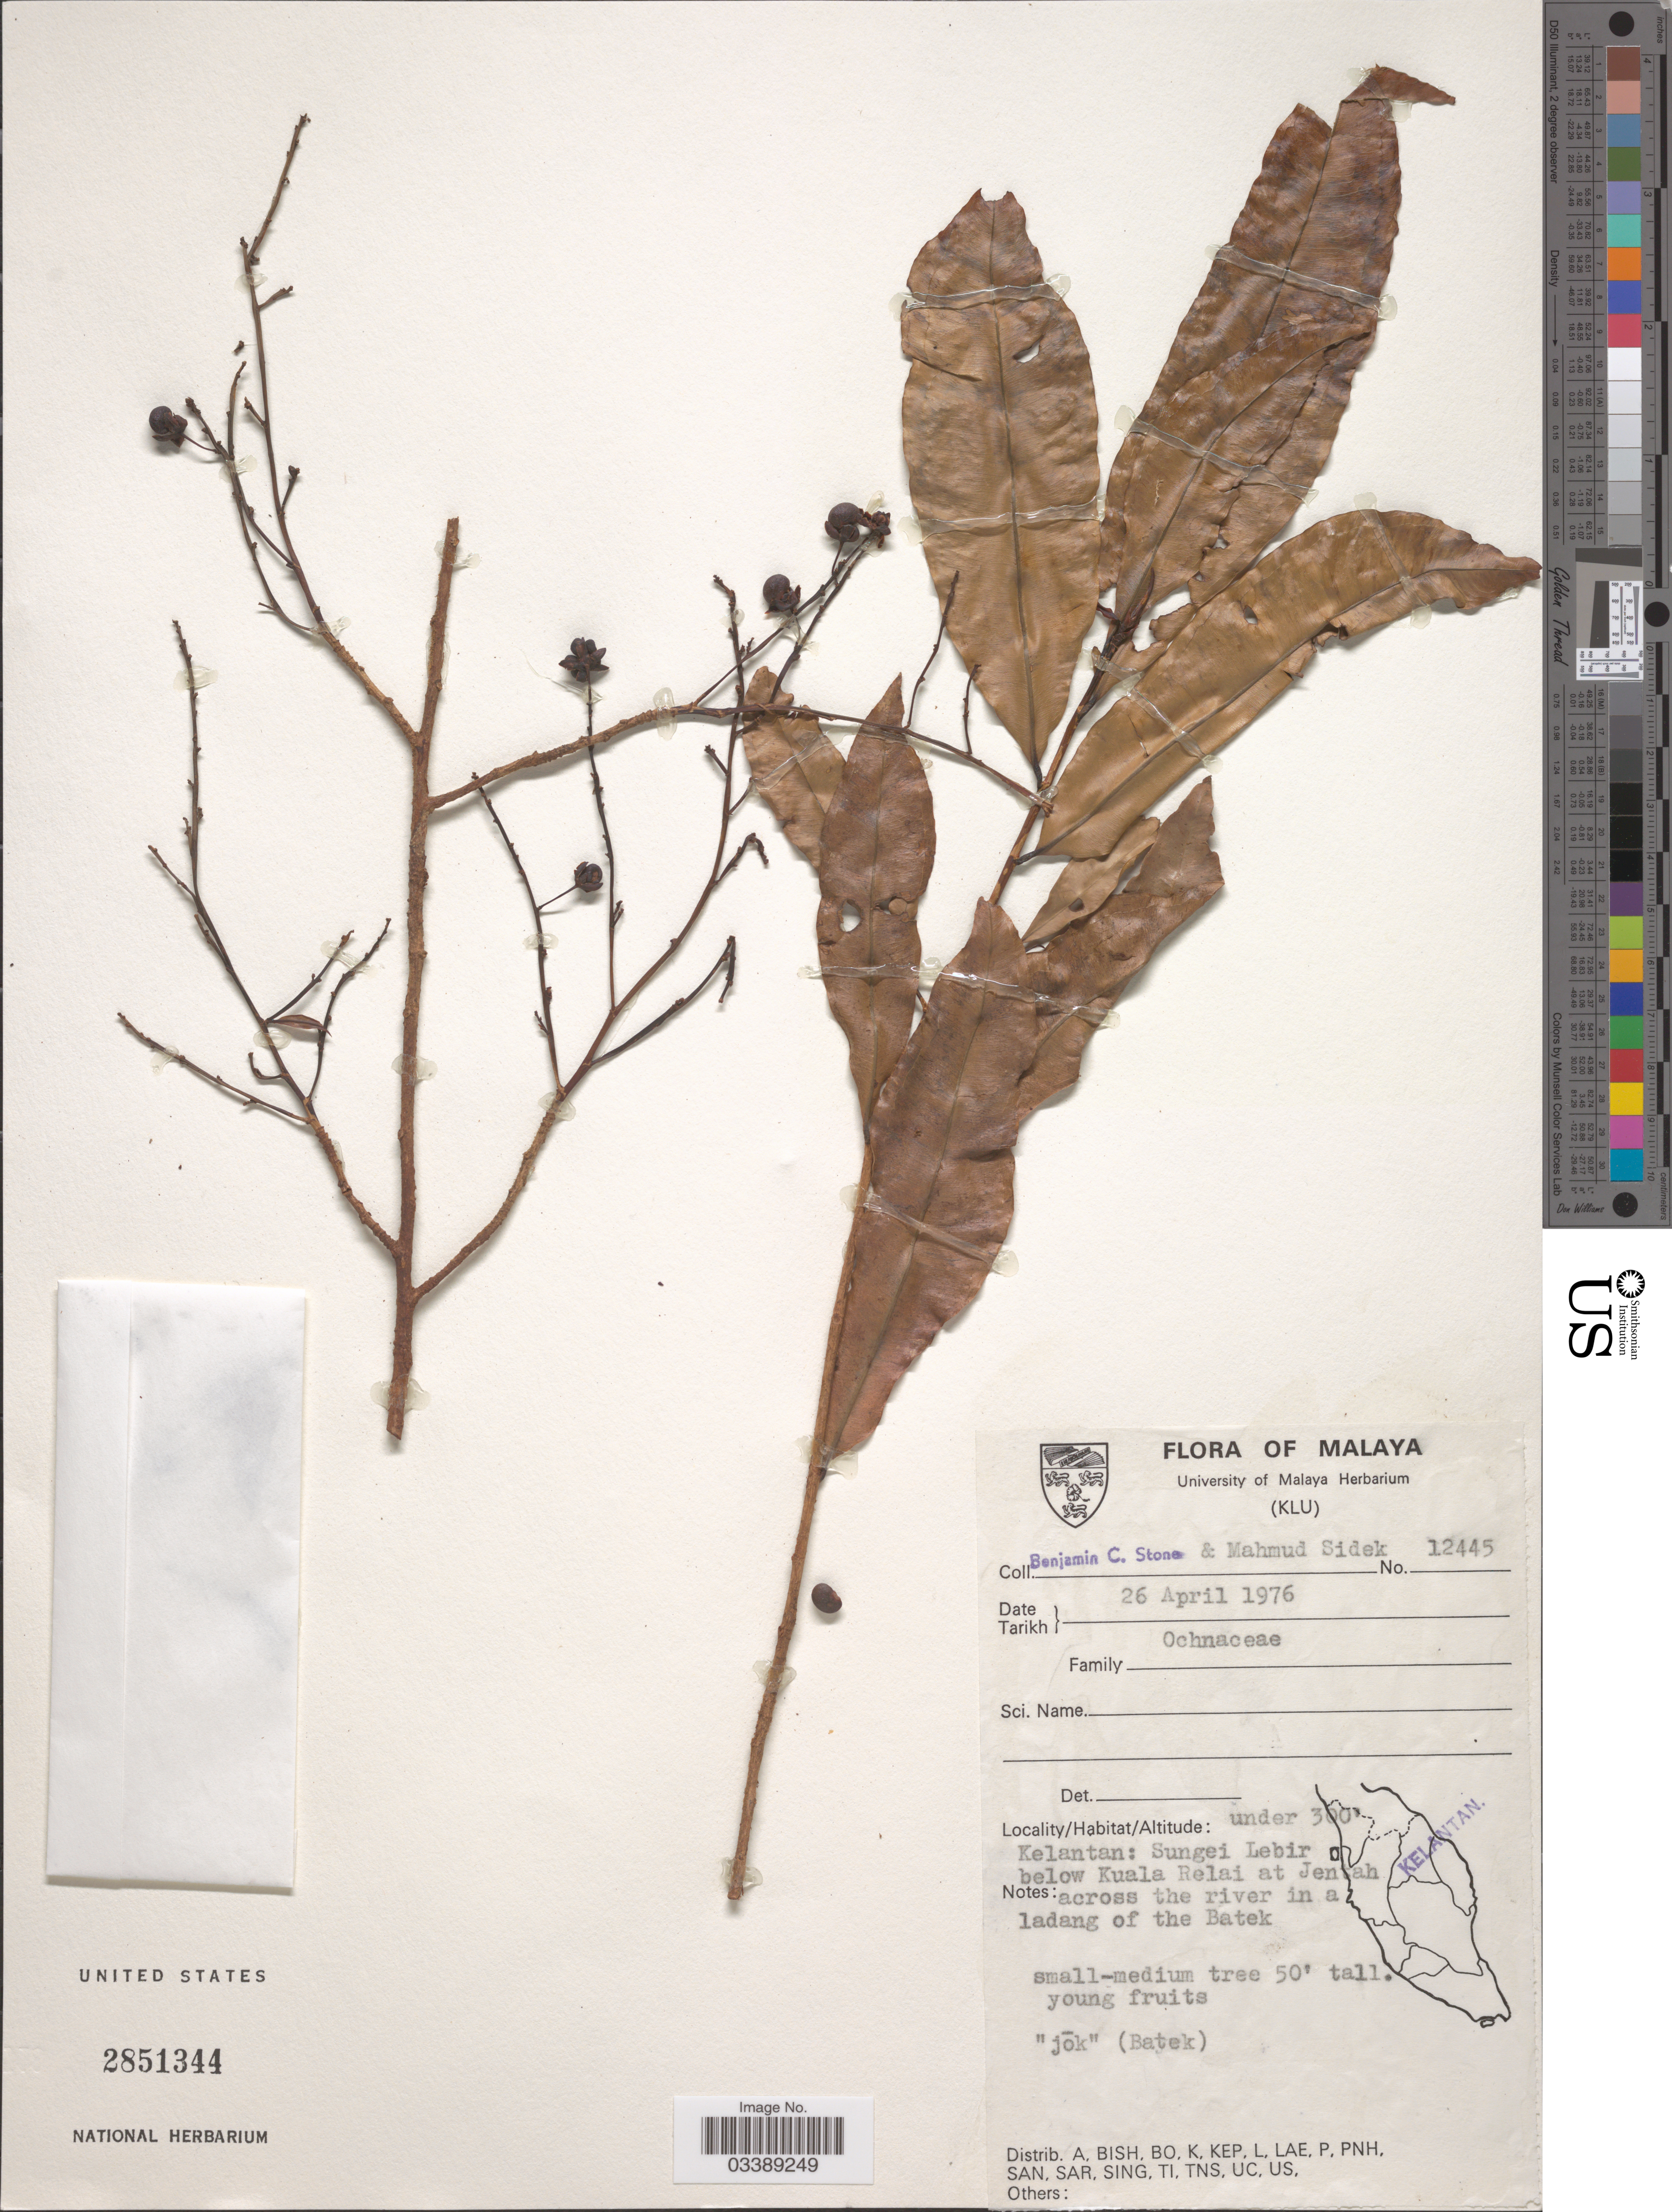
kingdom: Plantae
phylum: Tracheophyta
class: Magnoliopsida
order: Malpighiales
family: Ochnaceae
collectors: B. C. Stone & M. Sidek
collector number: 12445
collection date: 1976-04-26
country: Malaysia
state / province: Kelantan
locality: Malaya. Sungei Lebir below Kuala Relai at Jentah across the river in a ladang of the Batek.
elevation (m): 91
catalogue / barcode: US 2851344